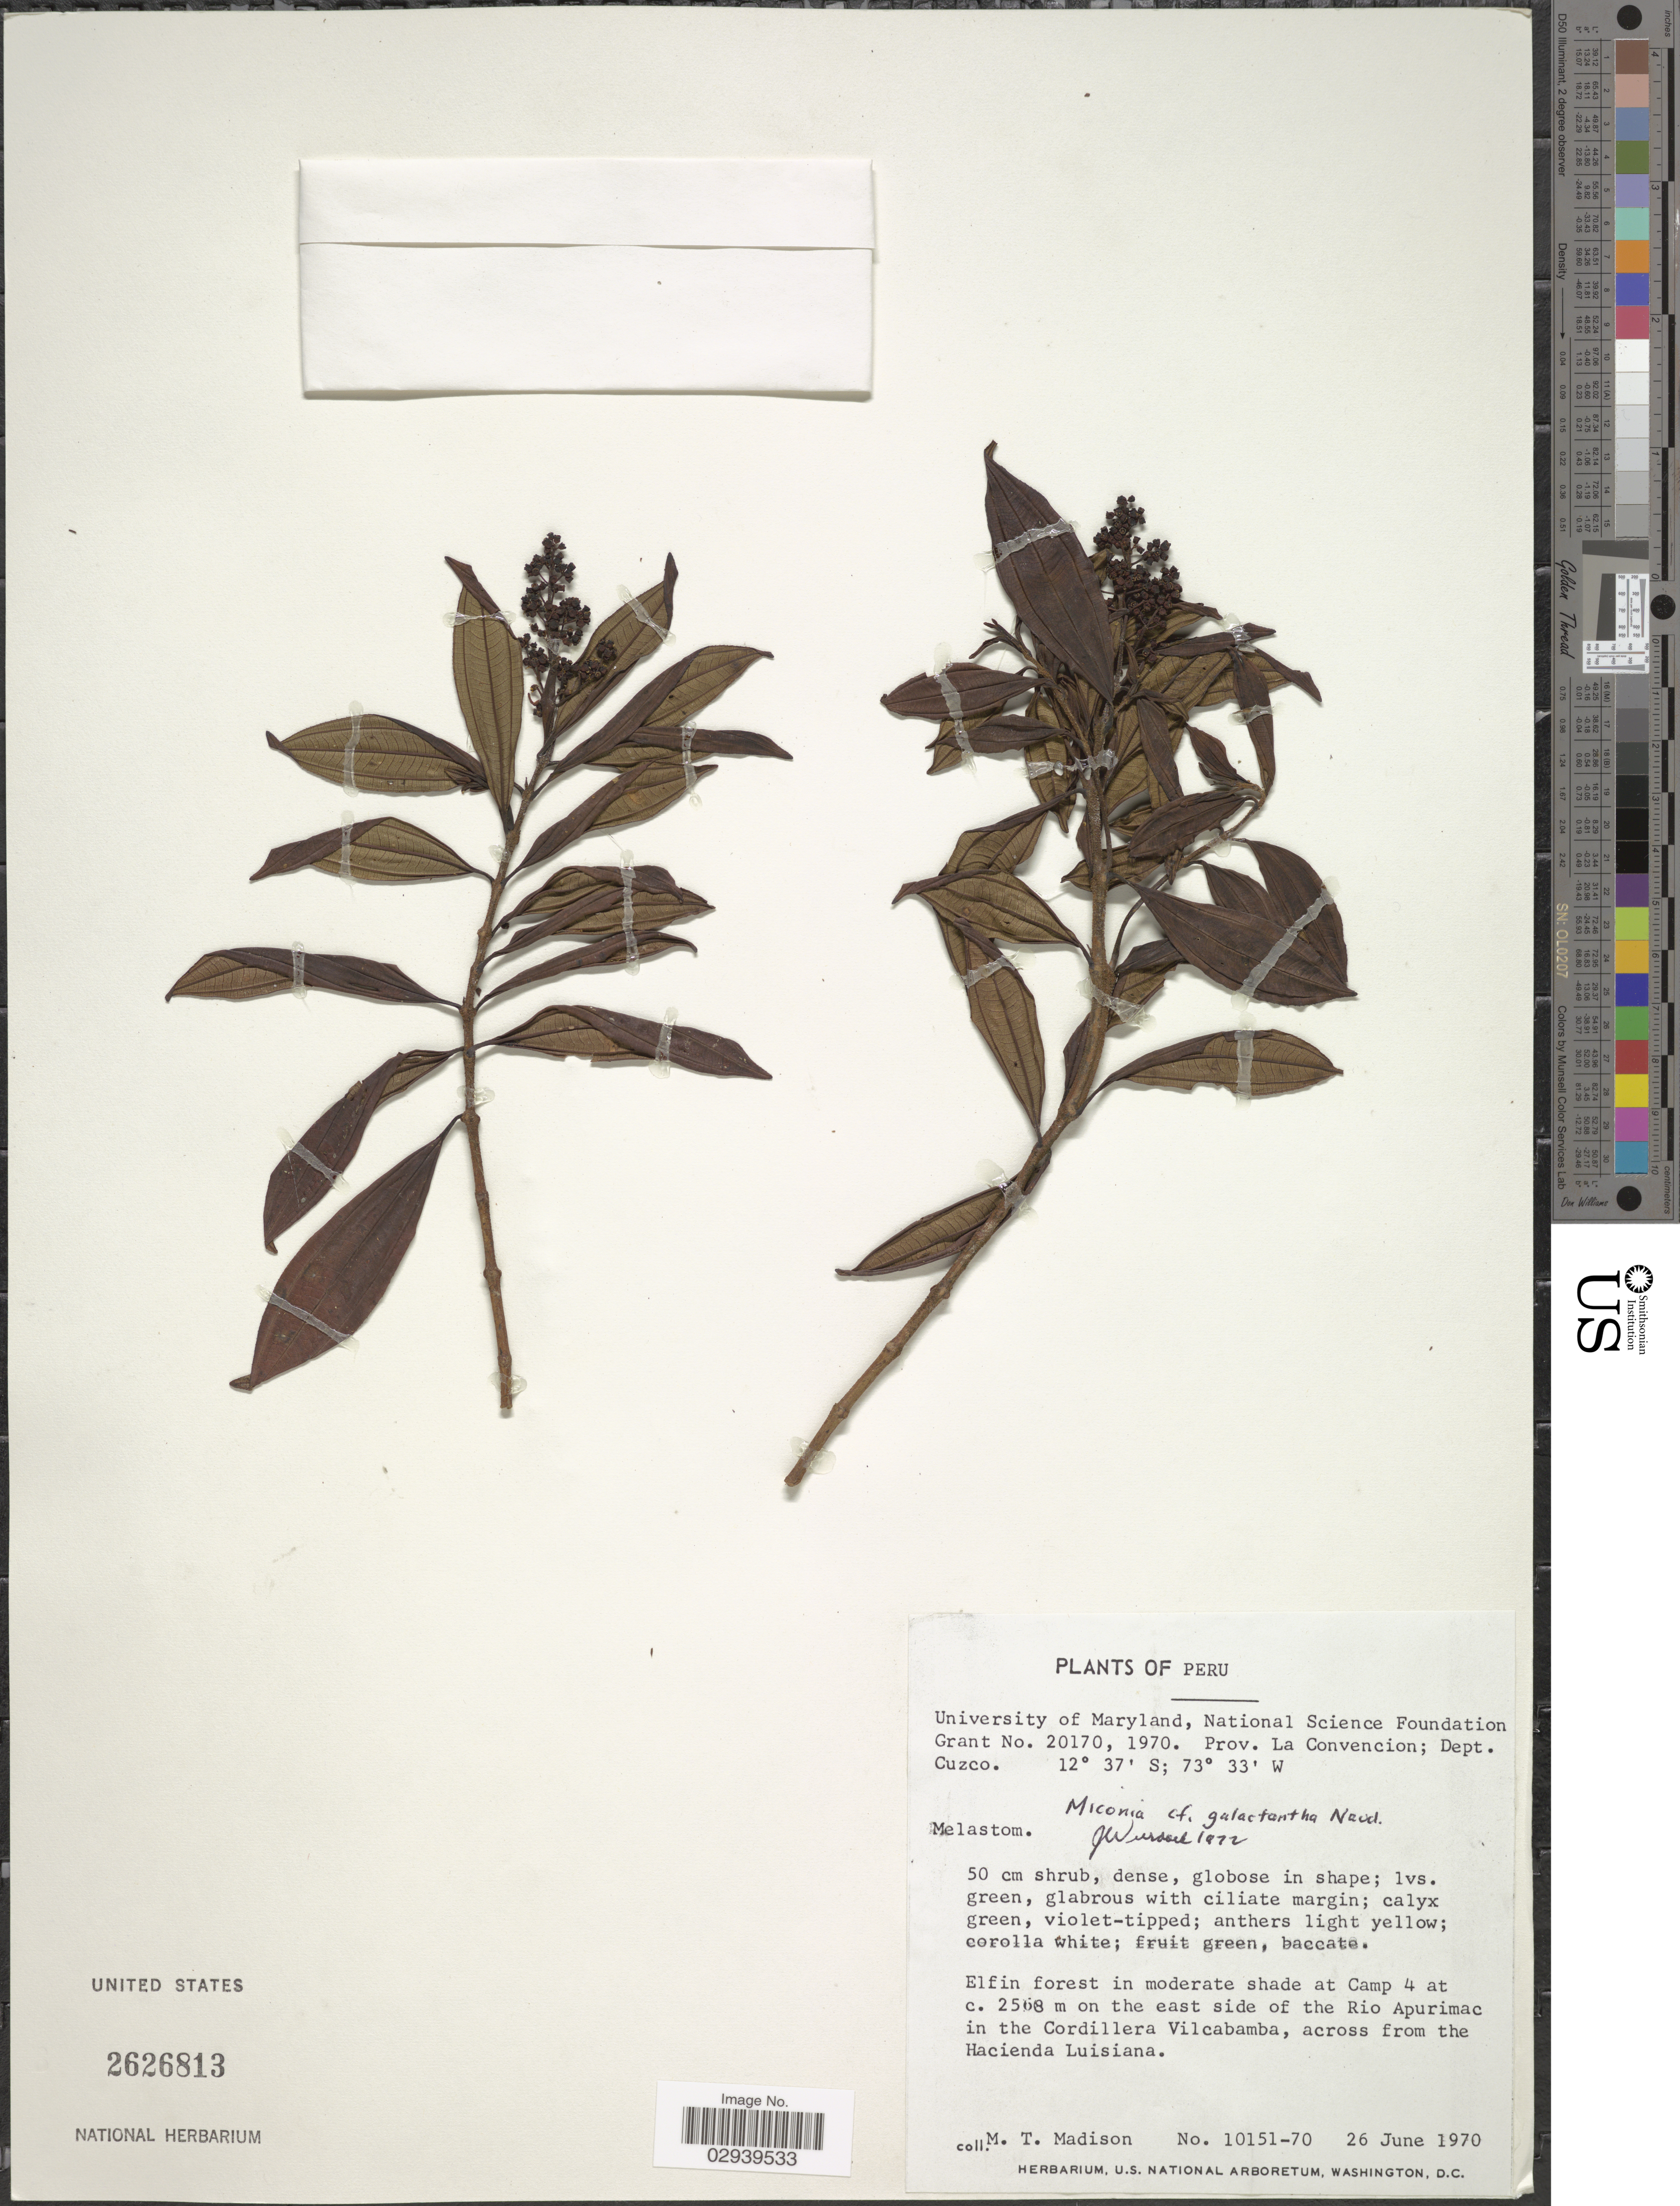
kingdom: Plantae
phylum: Tracheophyta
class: Magnoliopsida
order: Myrtales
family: Melastomataceae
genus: Miconia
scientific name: Miconia galactantha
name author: Naudin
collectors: M. T. Madison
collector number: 1015-70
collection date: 1970-06-26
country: Peru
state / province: Cusco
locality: Prov. La Convencion; Dept. Cuzco. Elfin forest in moderate shade at Camp 4 at on the east side of the Rio Apurimac in the Cordillera Vilcabamba, across from the Hacienda Luisiana.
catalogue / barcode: US 2626813